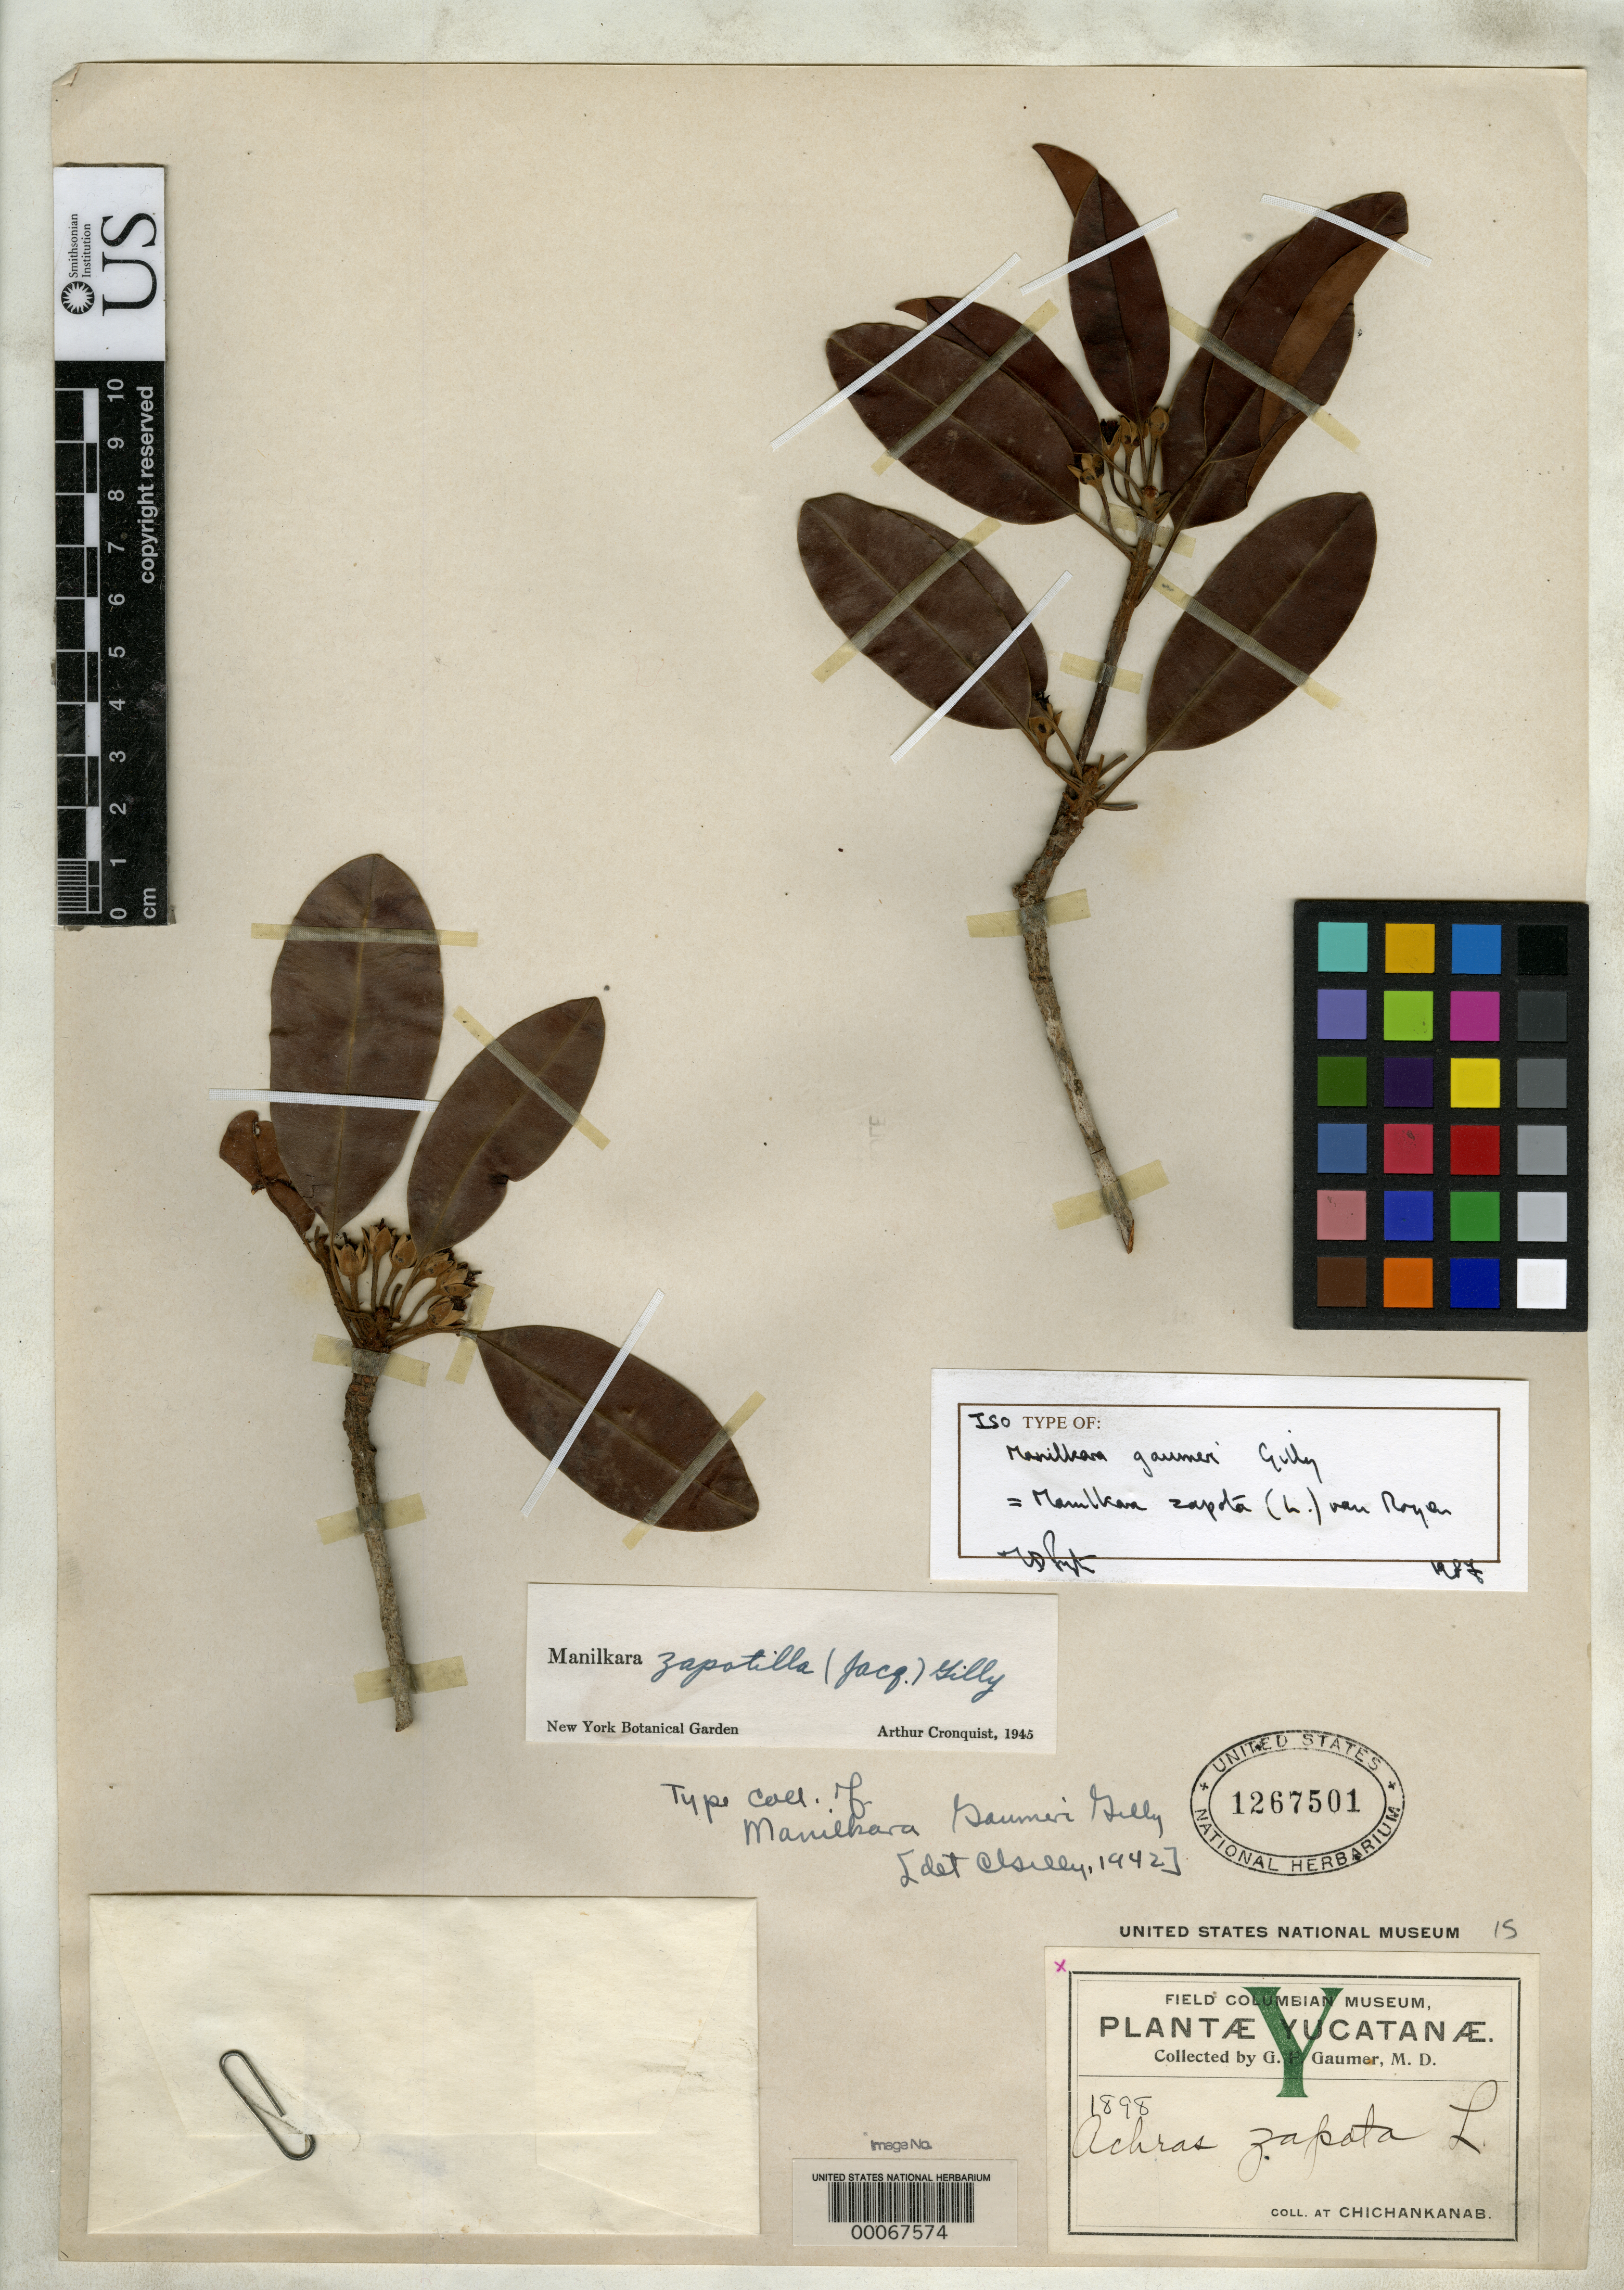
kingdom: Plantae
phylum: Tracheophyta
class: Magnoliopsida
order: Ericales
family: Sapotaceae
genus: Manilkara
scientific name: Manilkara gaumeri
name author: Gilly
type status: Isotype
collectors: G. F. Gaumer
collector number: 1898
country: Mexico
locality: Chichankanas.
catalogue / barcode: US 1267501